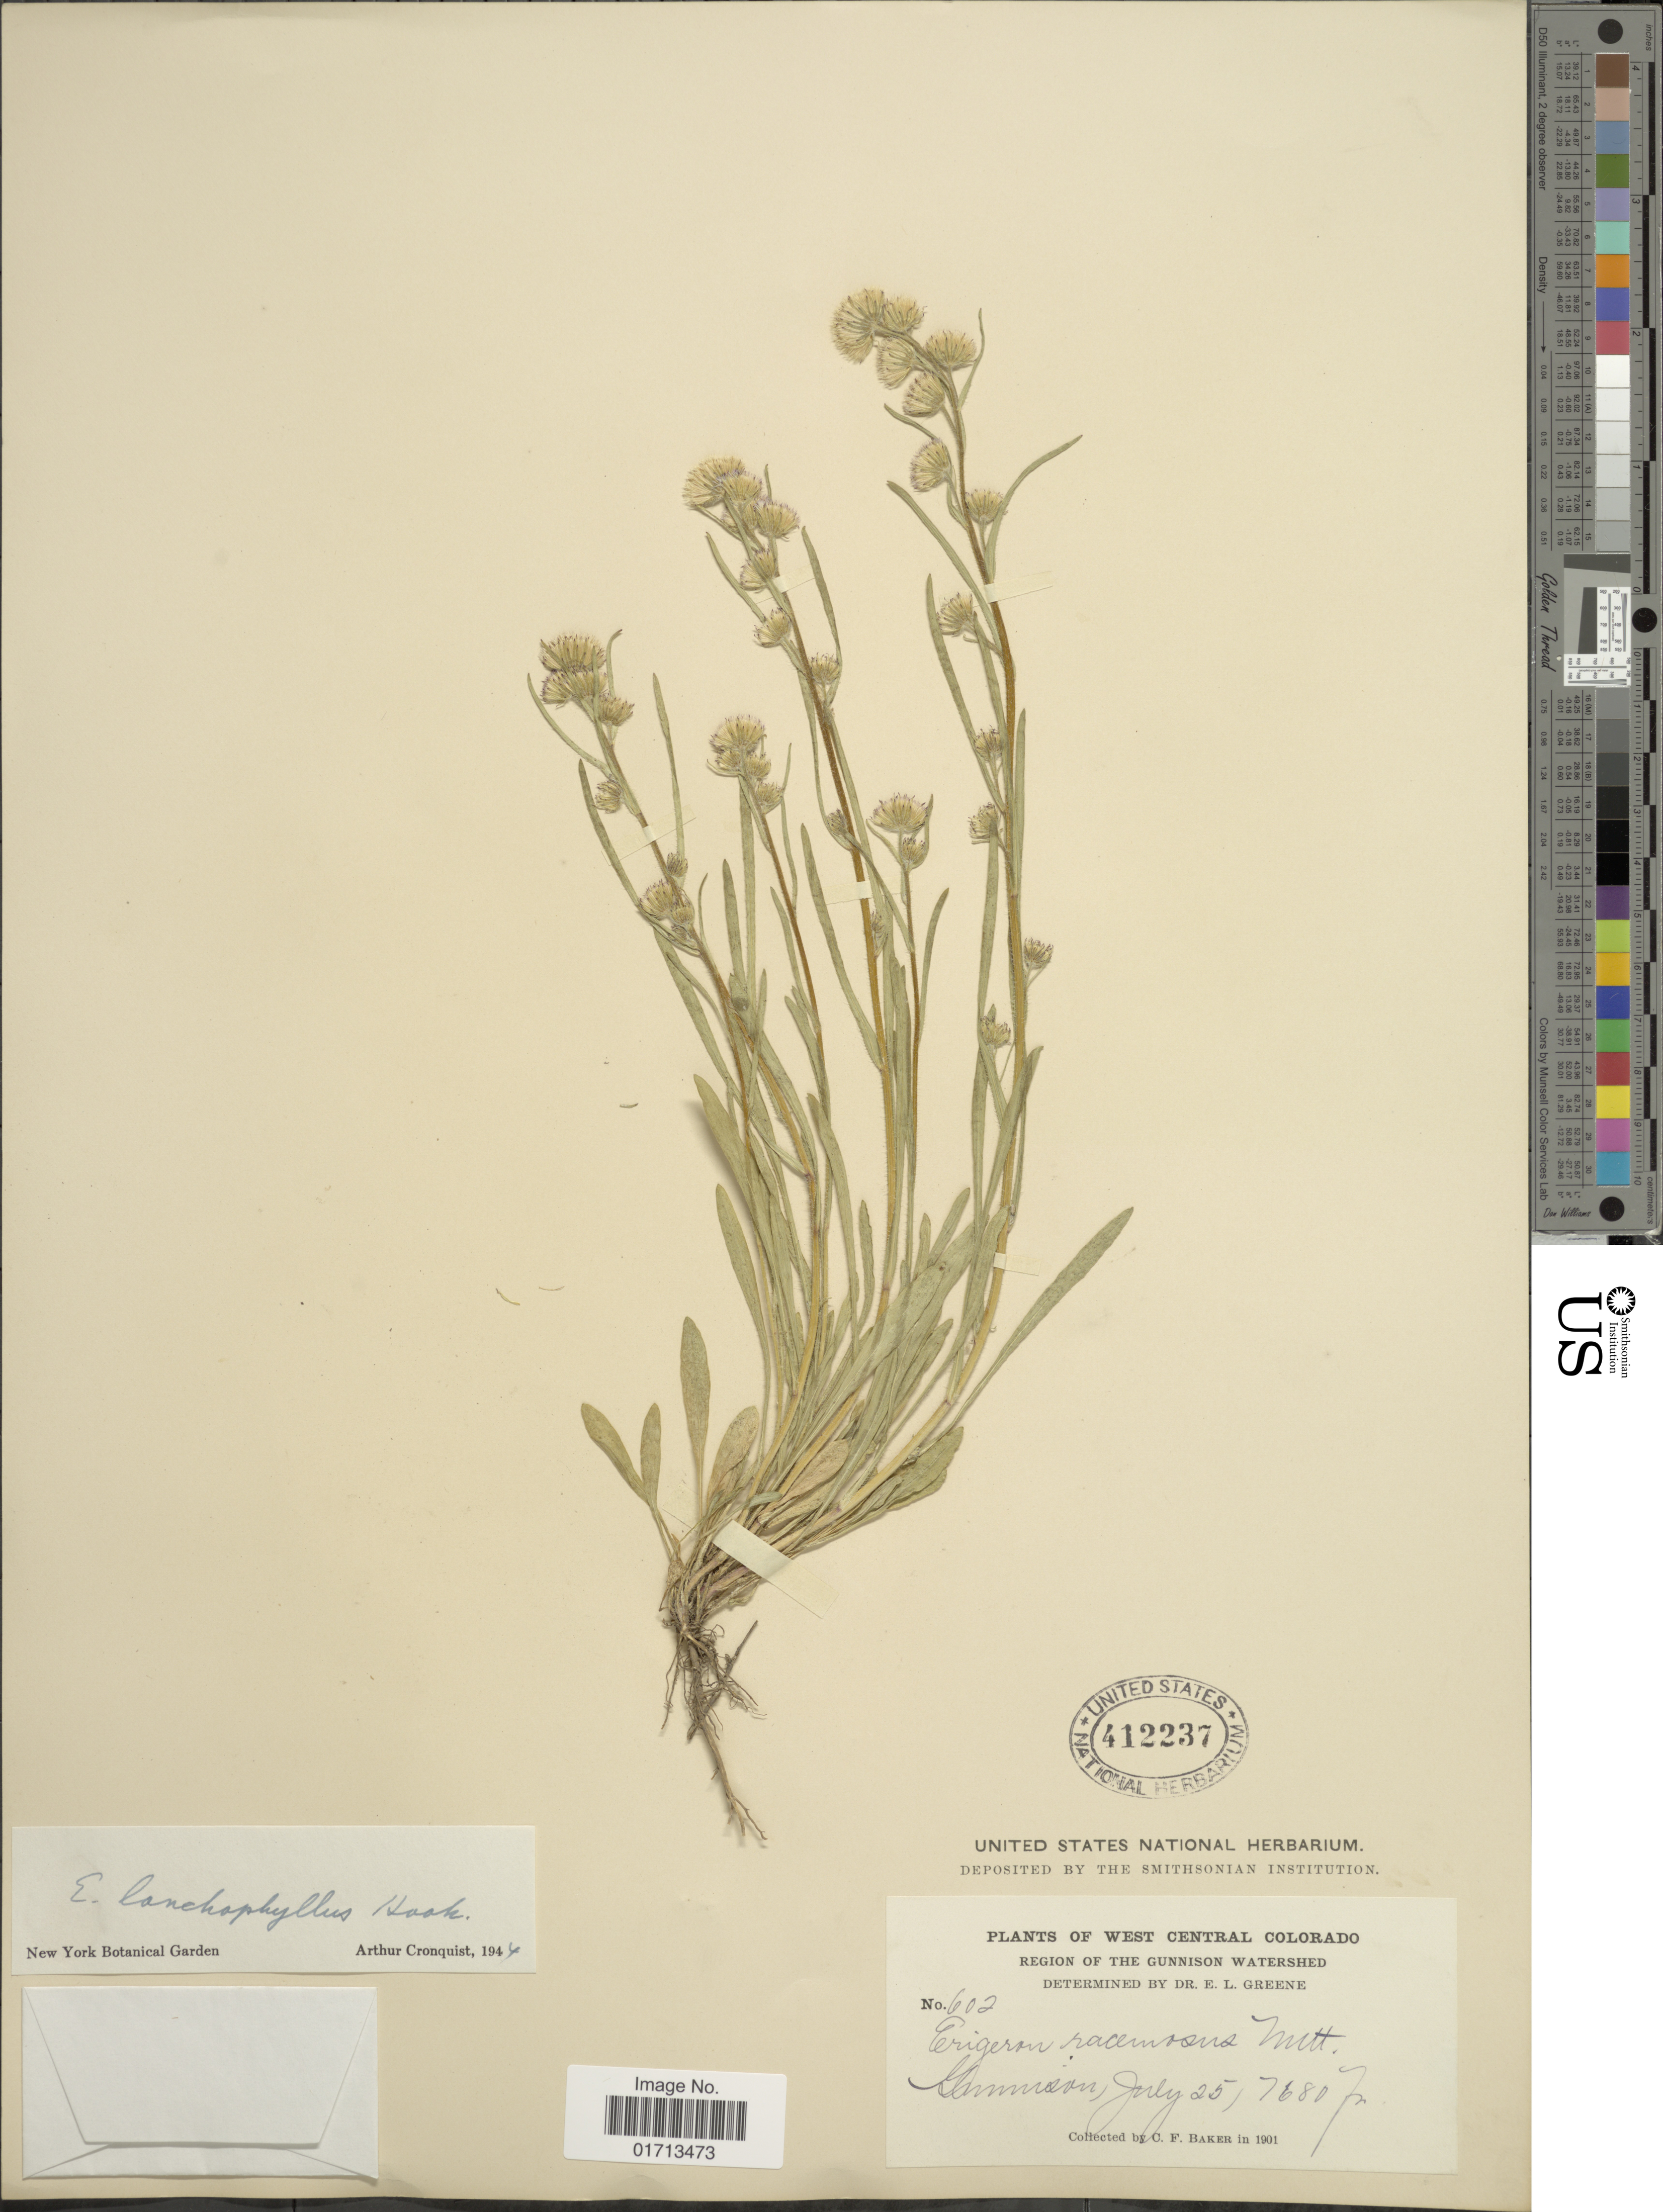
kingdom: Plantae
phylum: Tracheophyta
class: Magnoliopsida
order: Asterales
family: Asteraceae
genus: Erigeron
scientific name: Erigeron lonchophyllus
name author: Hook.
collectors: C. F. Baker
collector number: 602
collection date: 1901-07-25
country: United States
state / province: Colorado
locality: West Central Colorado. Region of the Gunnison Watershed. Gunnison.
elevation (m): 2341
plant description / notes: No precise locality correction needed.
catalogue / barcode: US 412237